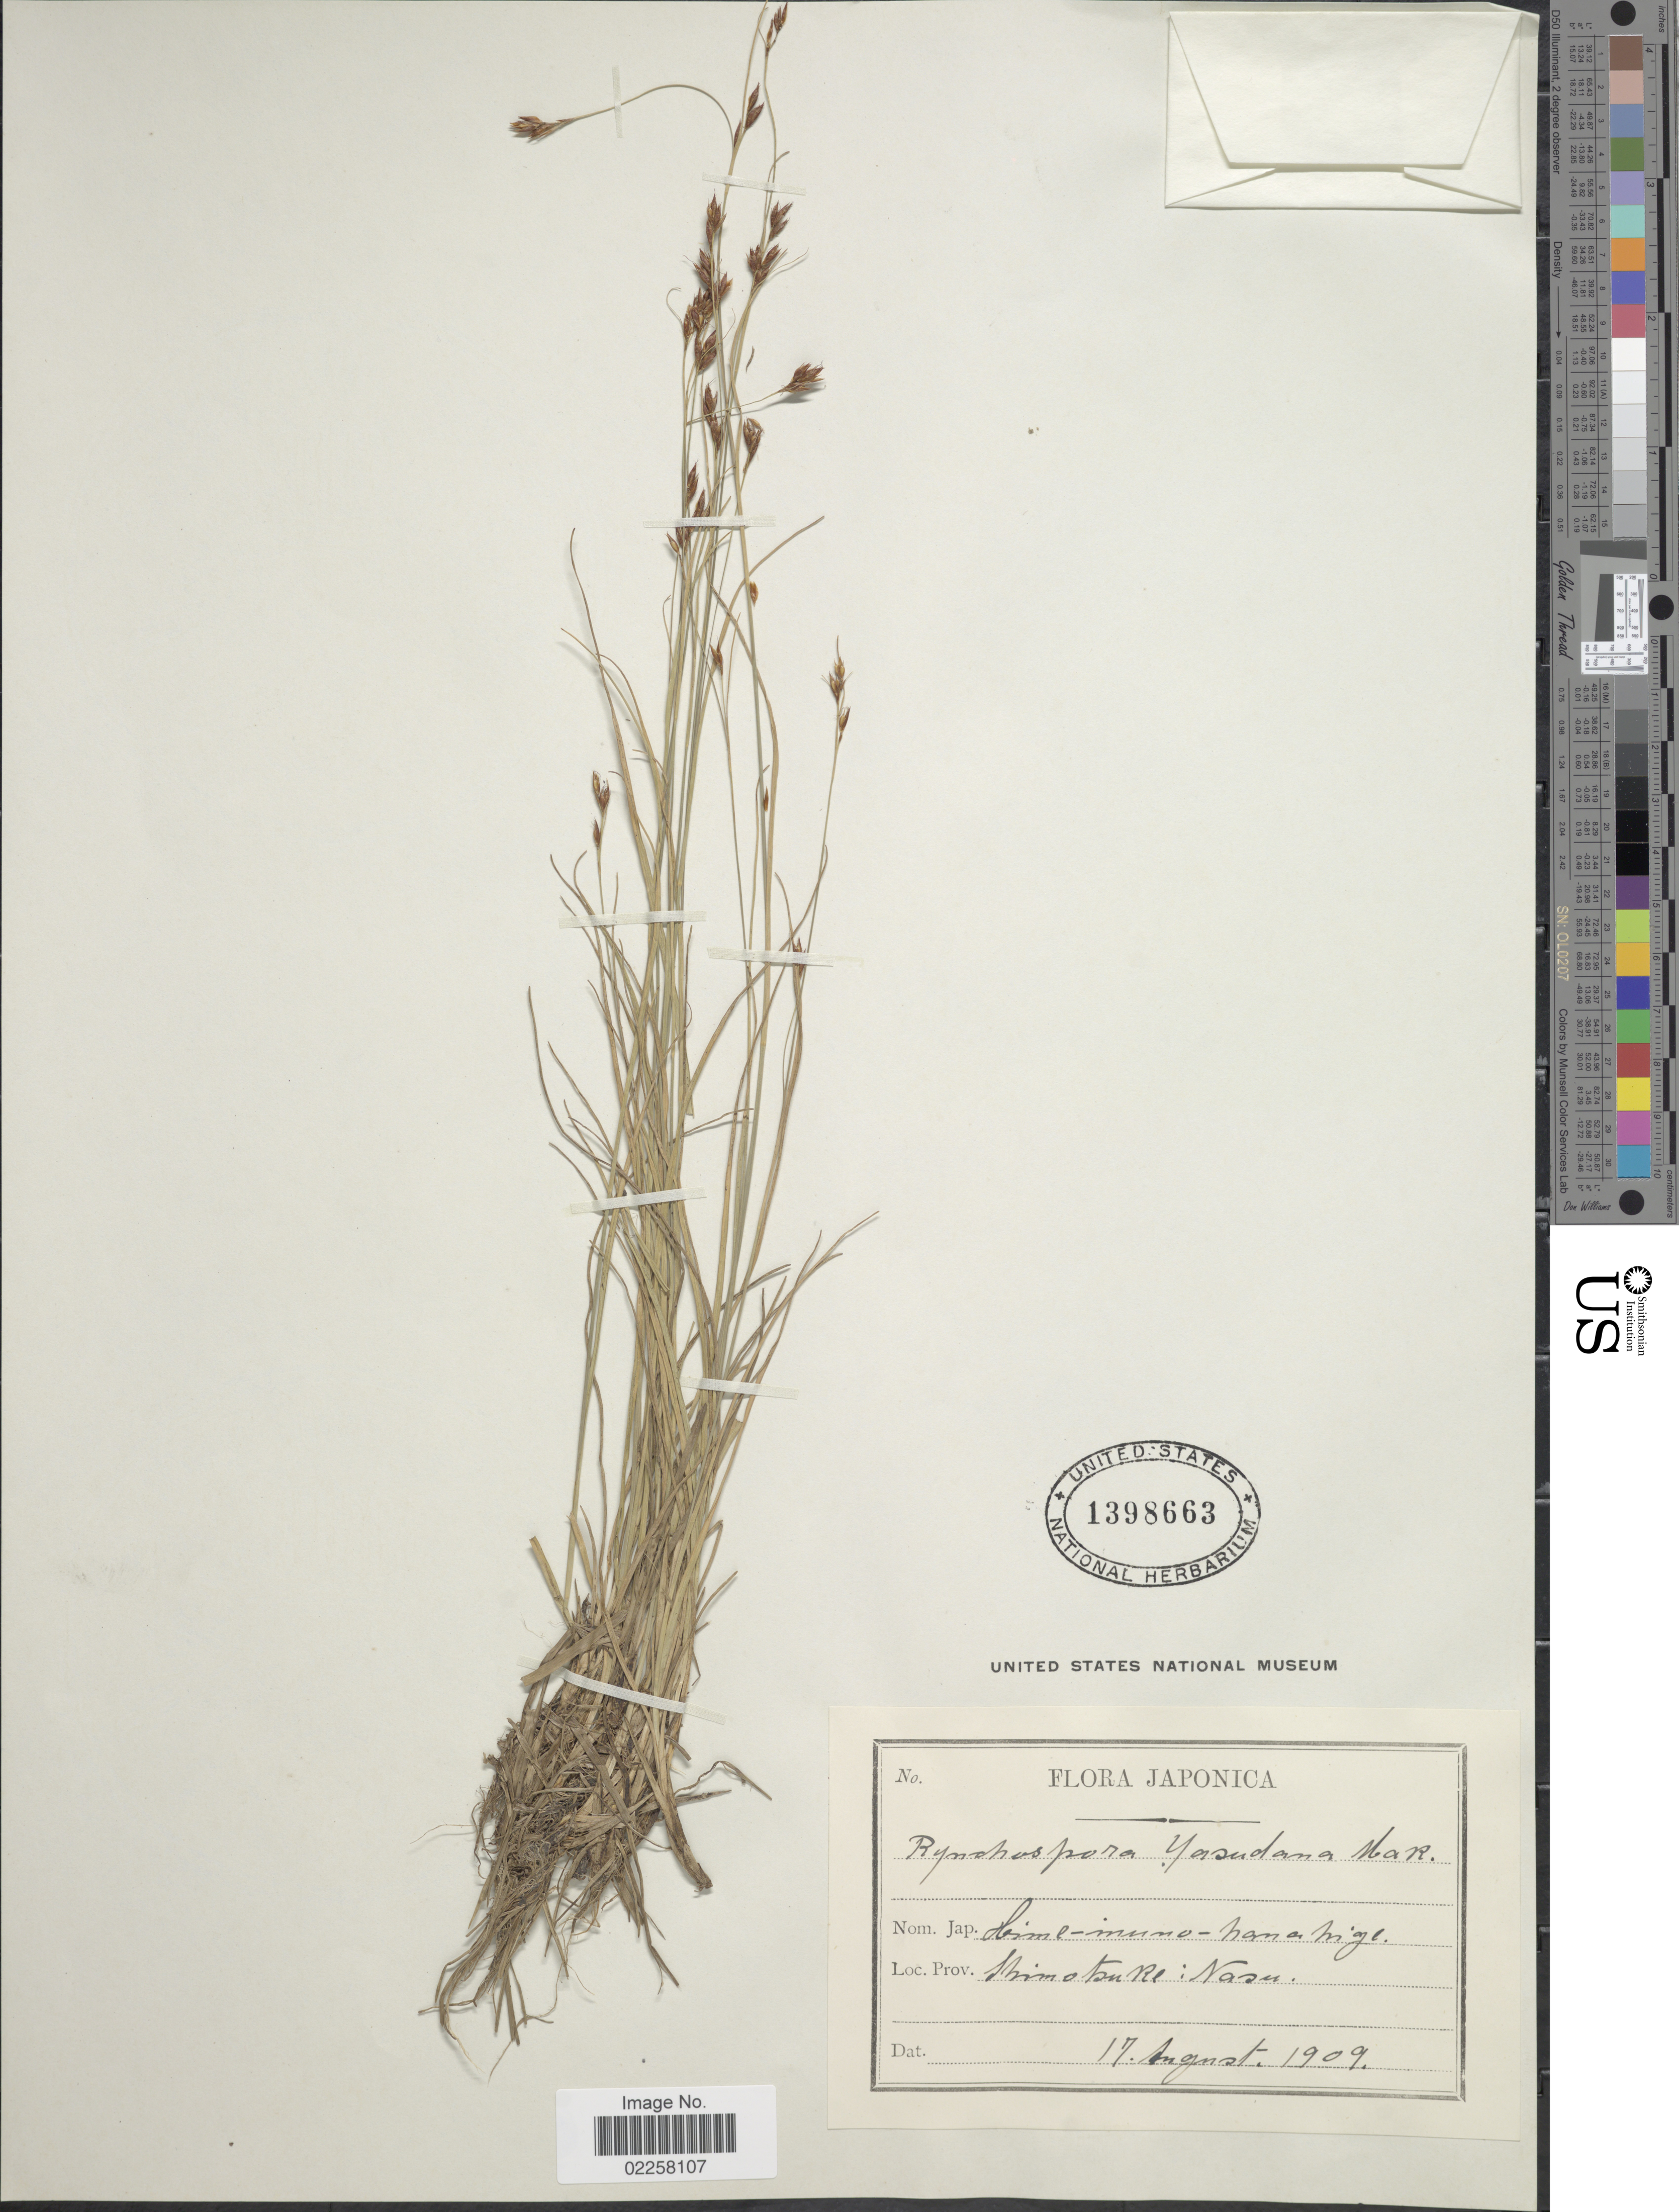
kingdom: Plantae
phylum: Tracheophyta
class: Liliopsida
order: Poales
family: Cyperaceae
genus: Rhynchospora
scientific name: Rhynchospora faberi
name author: C.B. Clarke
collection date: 1909-08-17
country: Japan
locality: Kimotsuki: Nasu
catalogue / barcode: US 1398663